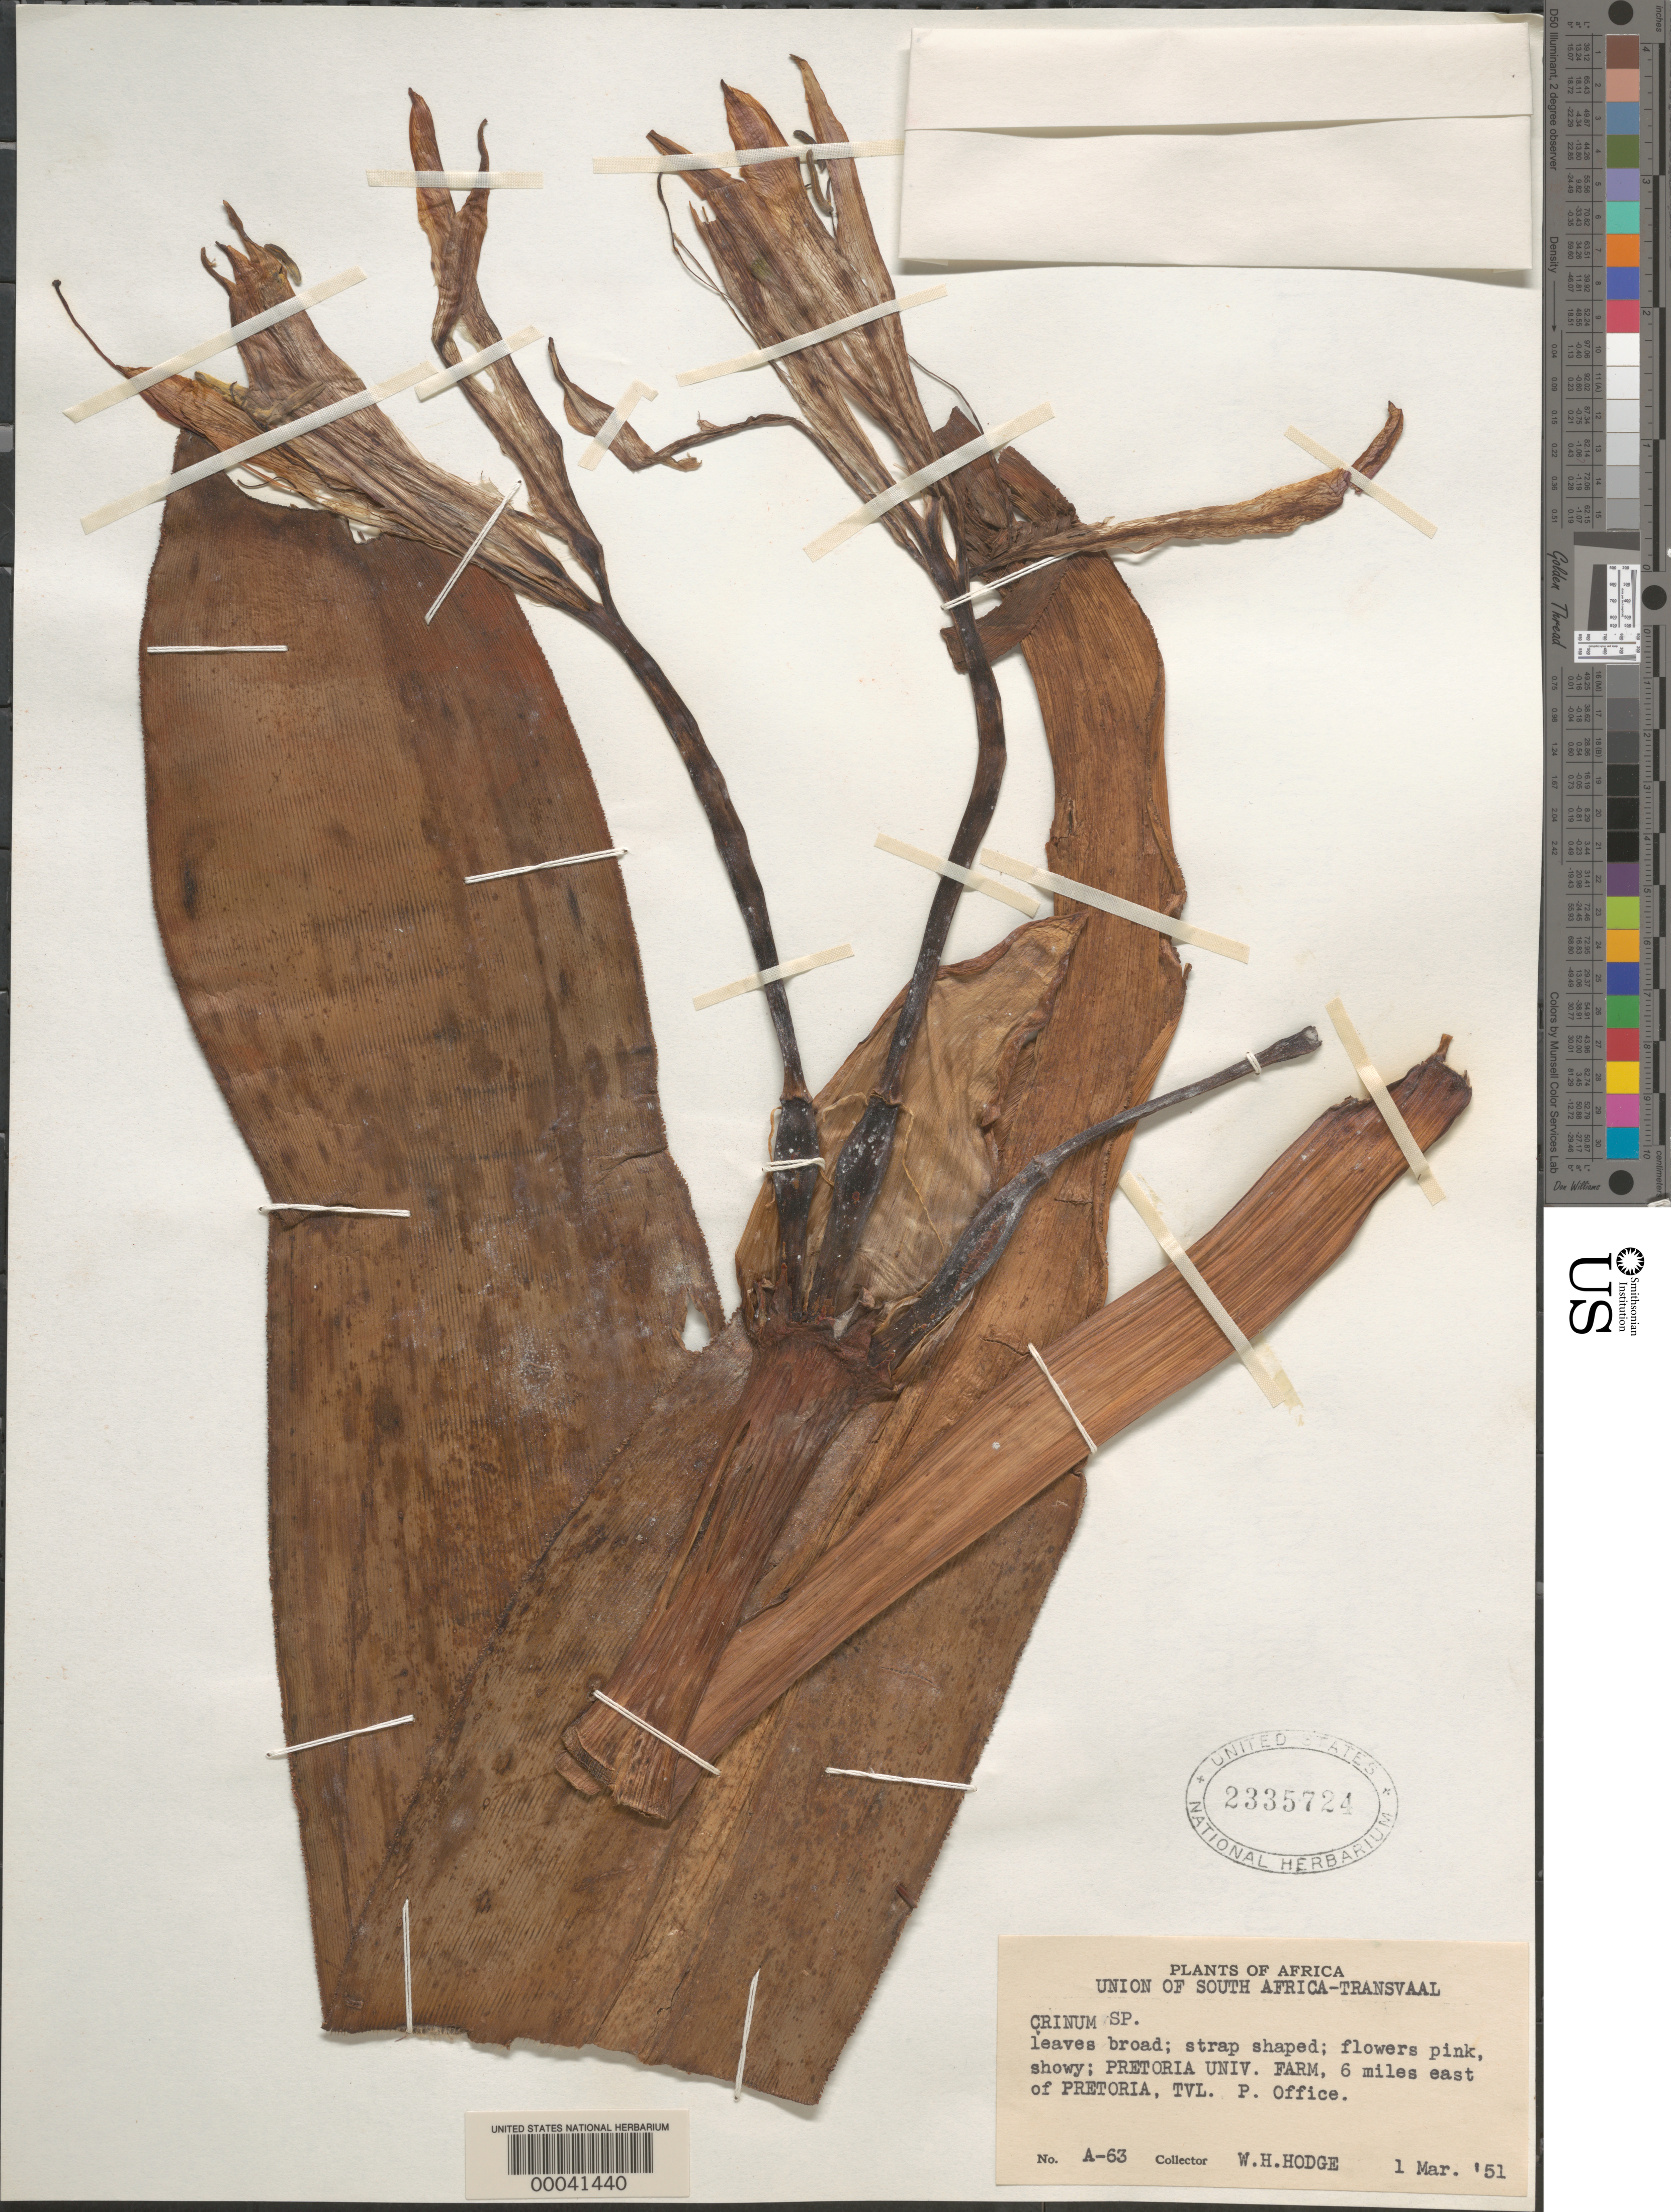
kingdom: Plantae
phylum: Tracheophyta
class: Liliopsida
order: Asparagales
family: Amaryllidaceae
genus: Crinum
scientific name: Crinum sp.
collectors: W. Hodge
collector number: A-63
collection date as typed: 01 Mar 1951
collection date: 1951-03-01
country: South Africa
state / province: Gauteng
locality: Pretoria univ. farm, 6 mi. e of pretoria post office. Transvaal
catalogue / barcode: US 2335724